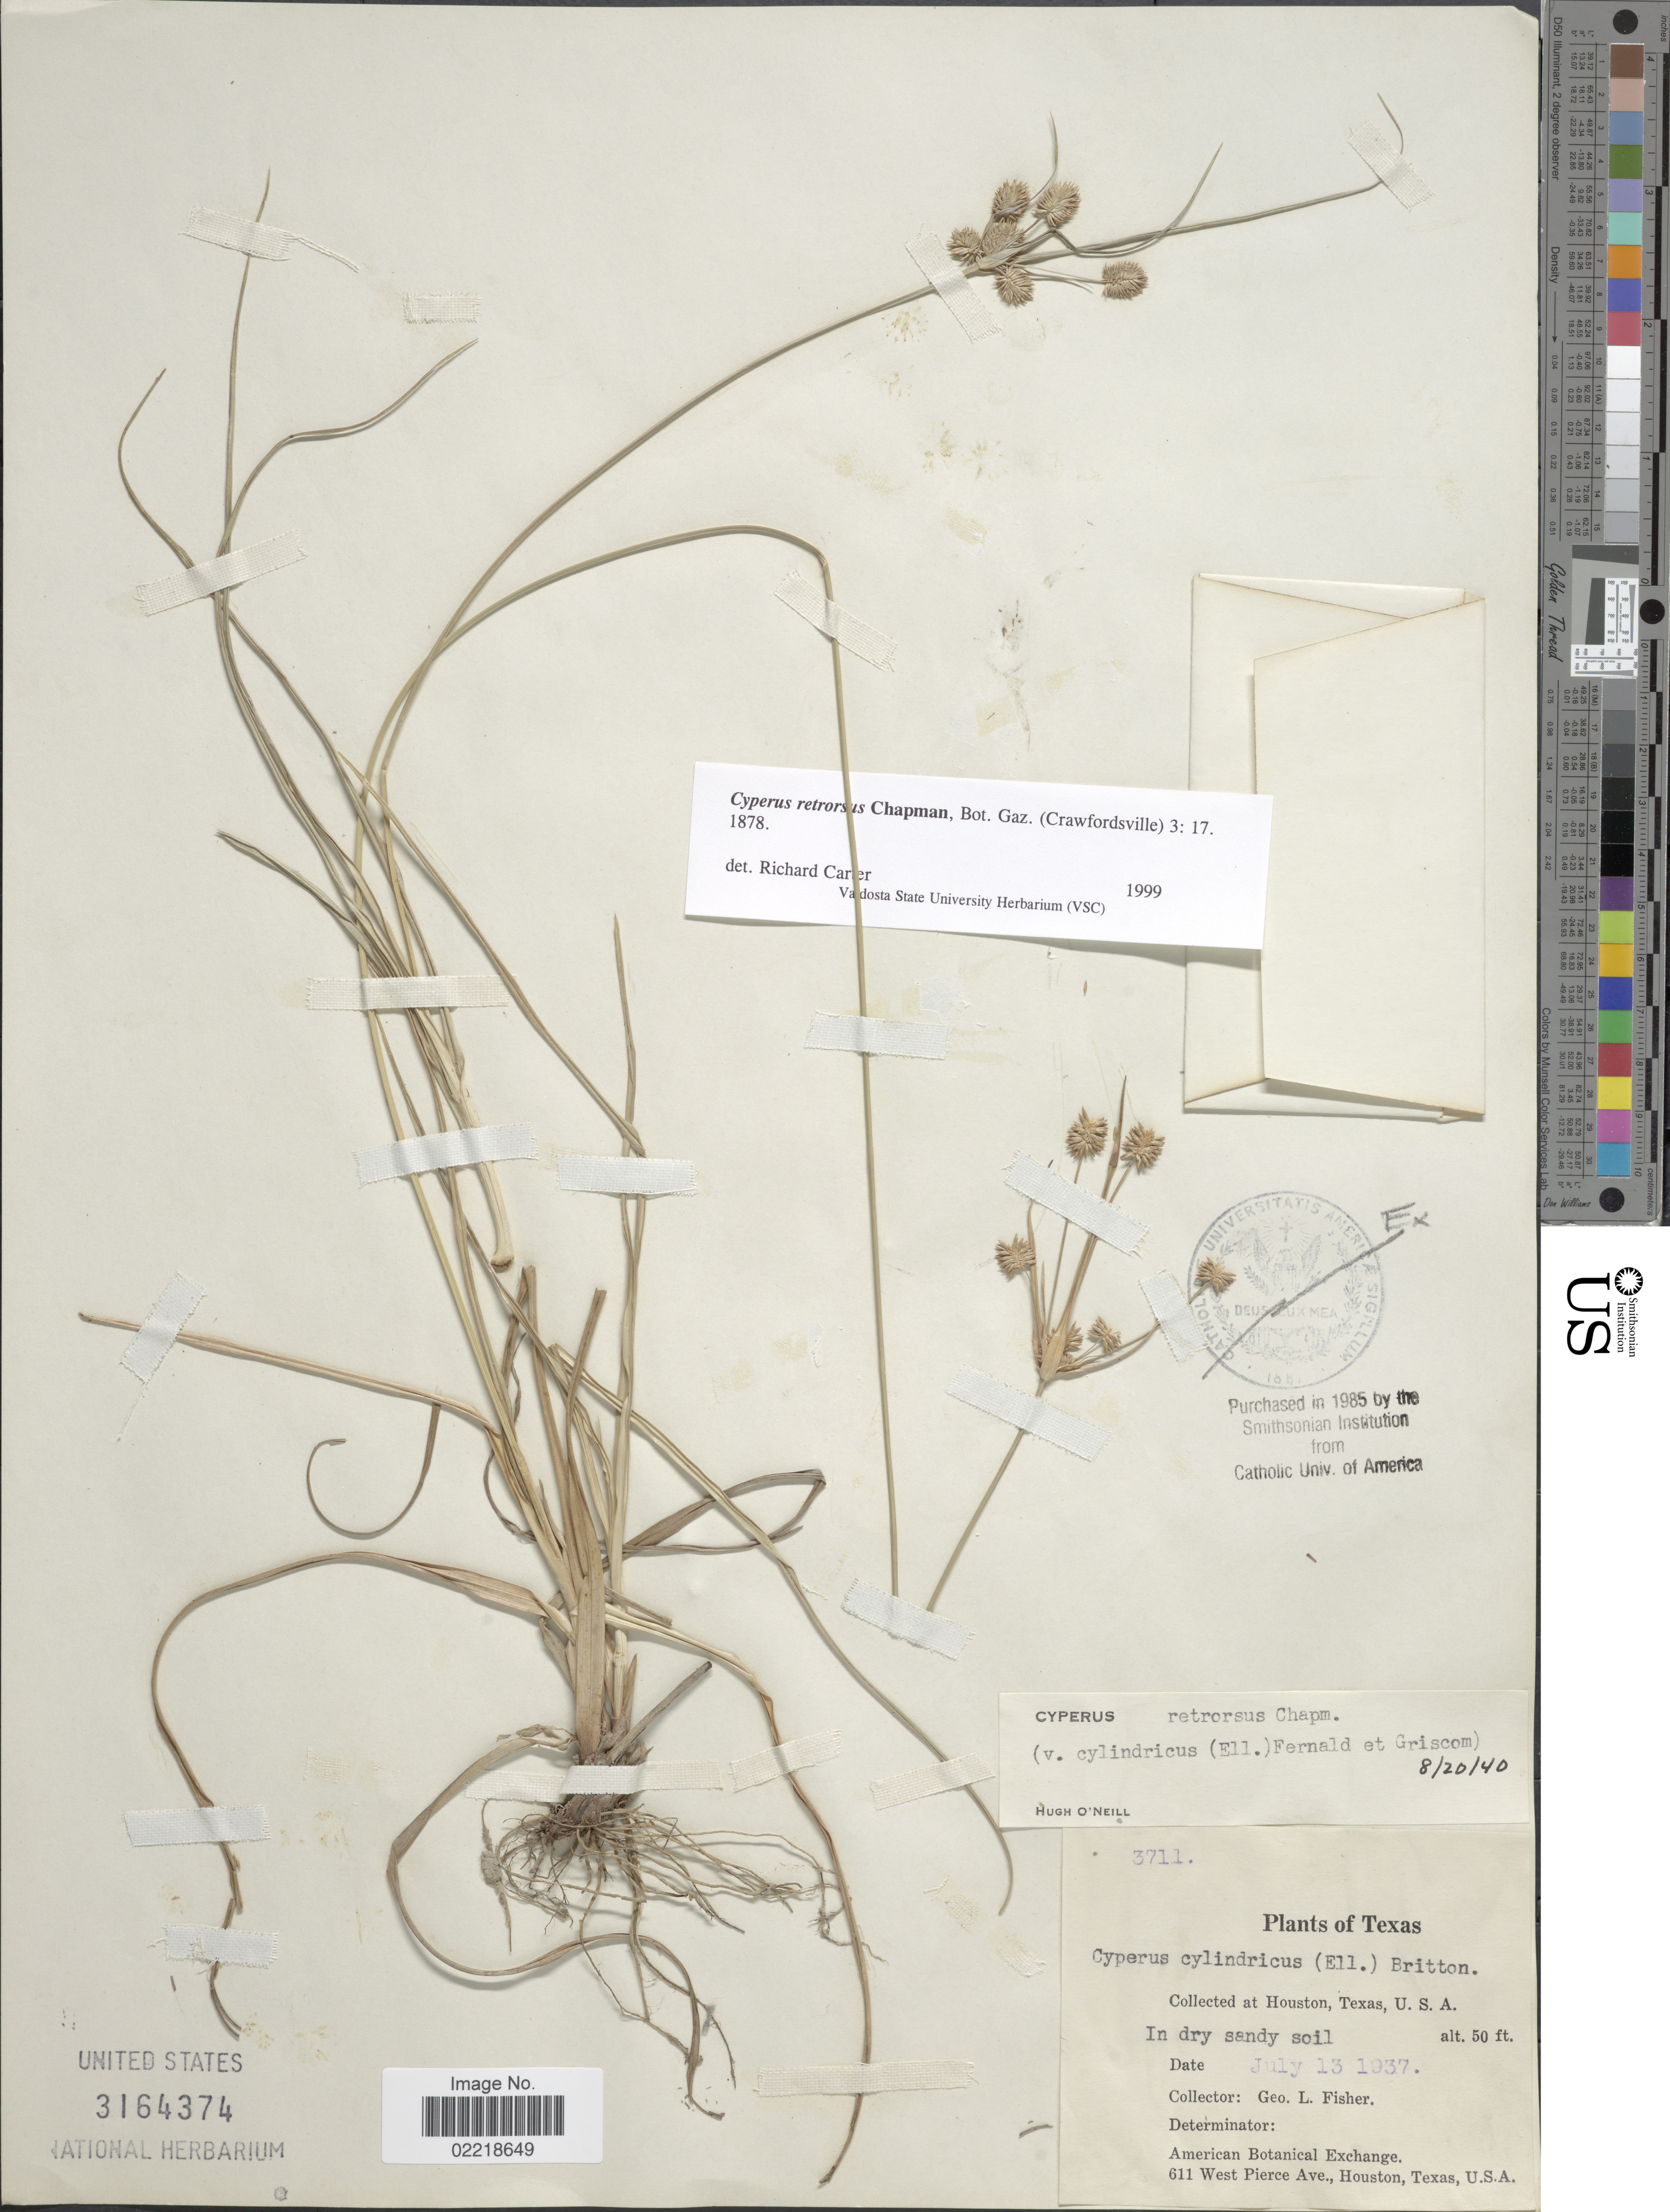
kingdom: Plantae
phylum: Tracheophyta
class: Liliopsida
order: Poales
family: Cyperaceae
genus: Cyperus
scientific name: Cyperus retrorsus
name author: Chapm.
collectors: G. L. Fisher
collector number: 3711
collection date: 1937-07-13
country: United States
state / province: Texas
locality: Houston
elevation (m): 15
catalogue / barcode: US 3164374